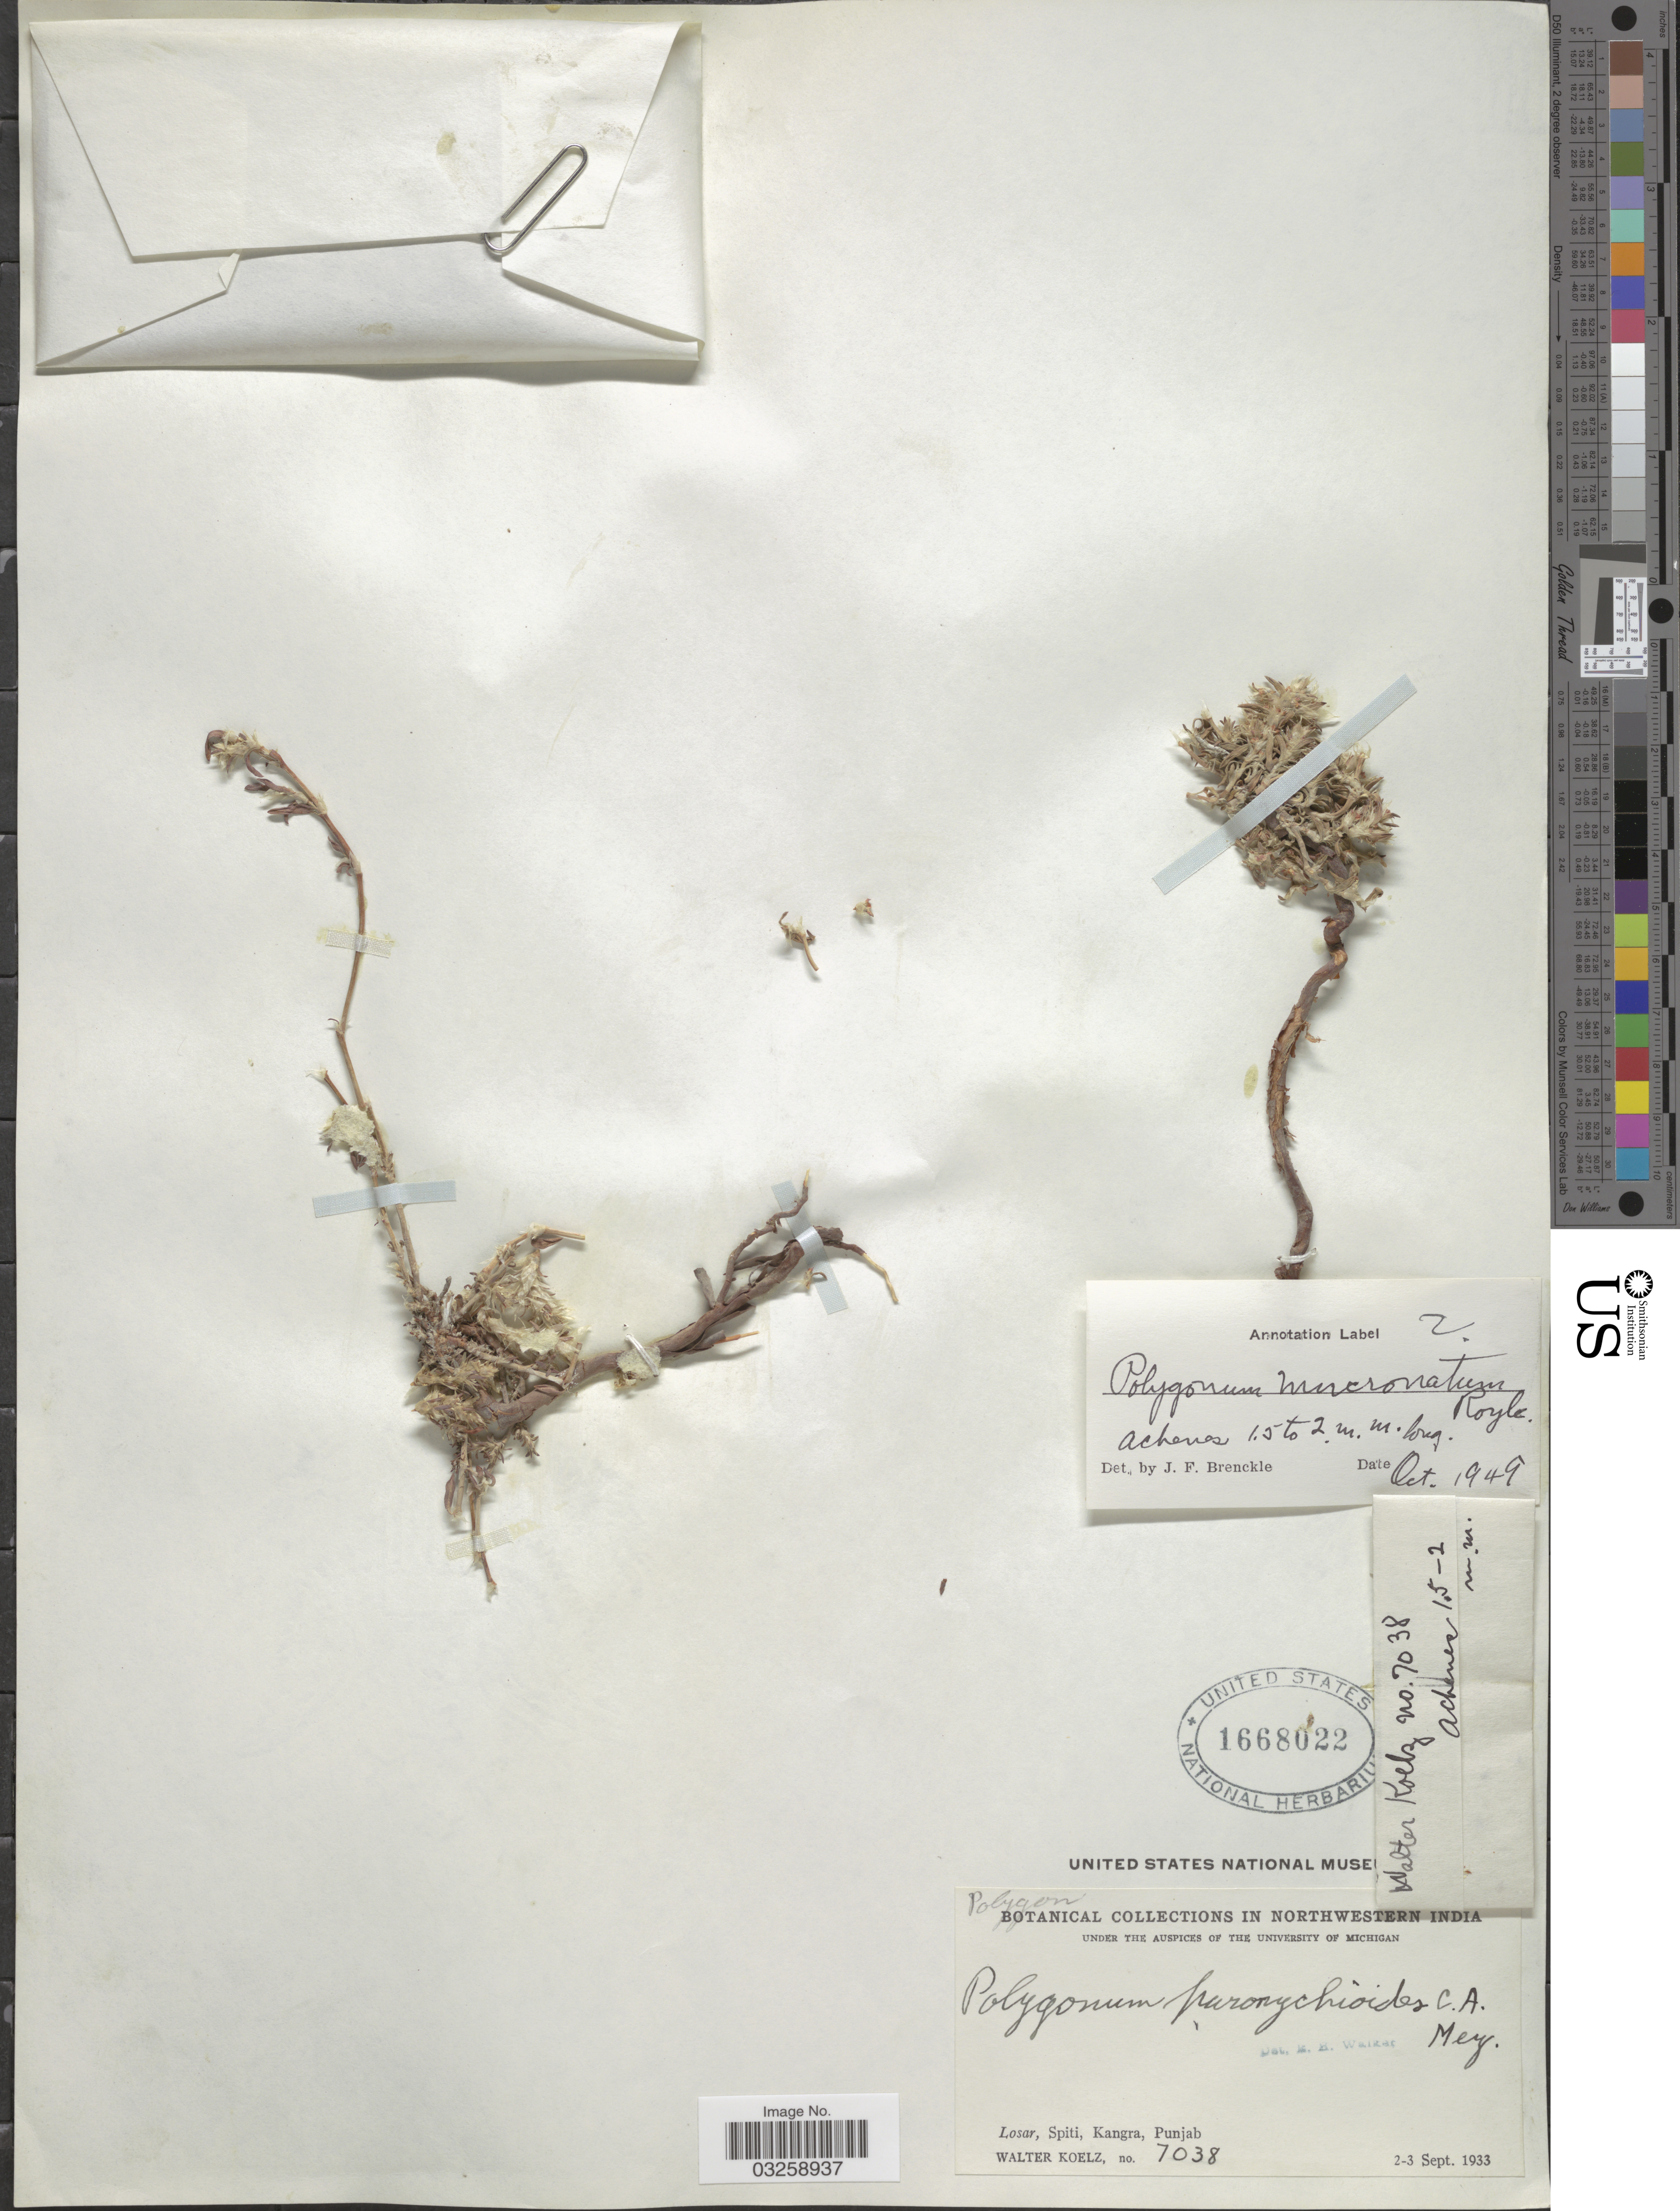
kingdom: Plantae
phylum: Tracheophyta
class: Magnoliopsida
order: Caryophyllales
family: Polygonaceae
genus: Polygonum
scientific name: Polygonum paronychioides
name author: C.A. Mey.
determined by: Strong, Mark T., (BOT), Smithsonian Institution - National Museum of Natural History (UNITED STATES)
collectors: W. N. Koelz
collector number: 7038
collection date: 1933-09-02/1933-09-03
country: India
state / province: Punjab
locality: Northwestern India. Losar, Spiti, Kangra, Punjab.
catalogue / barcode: US 1668022